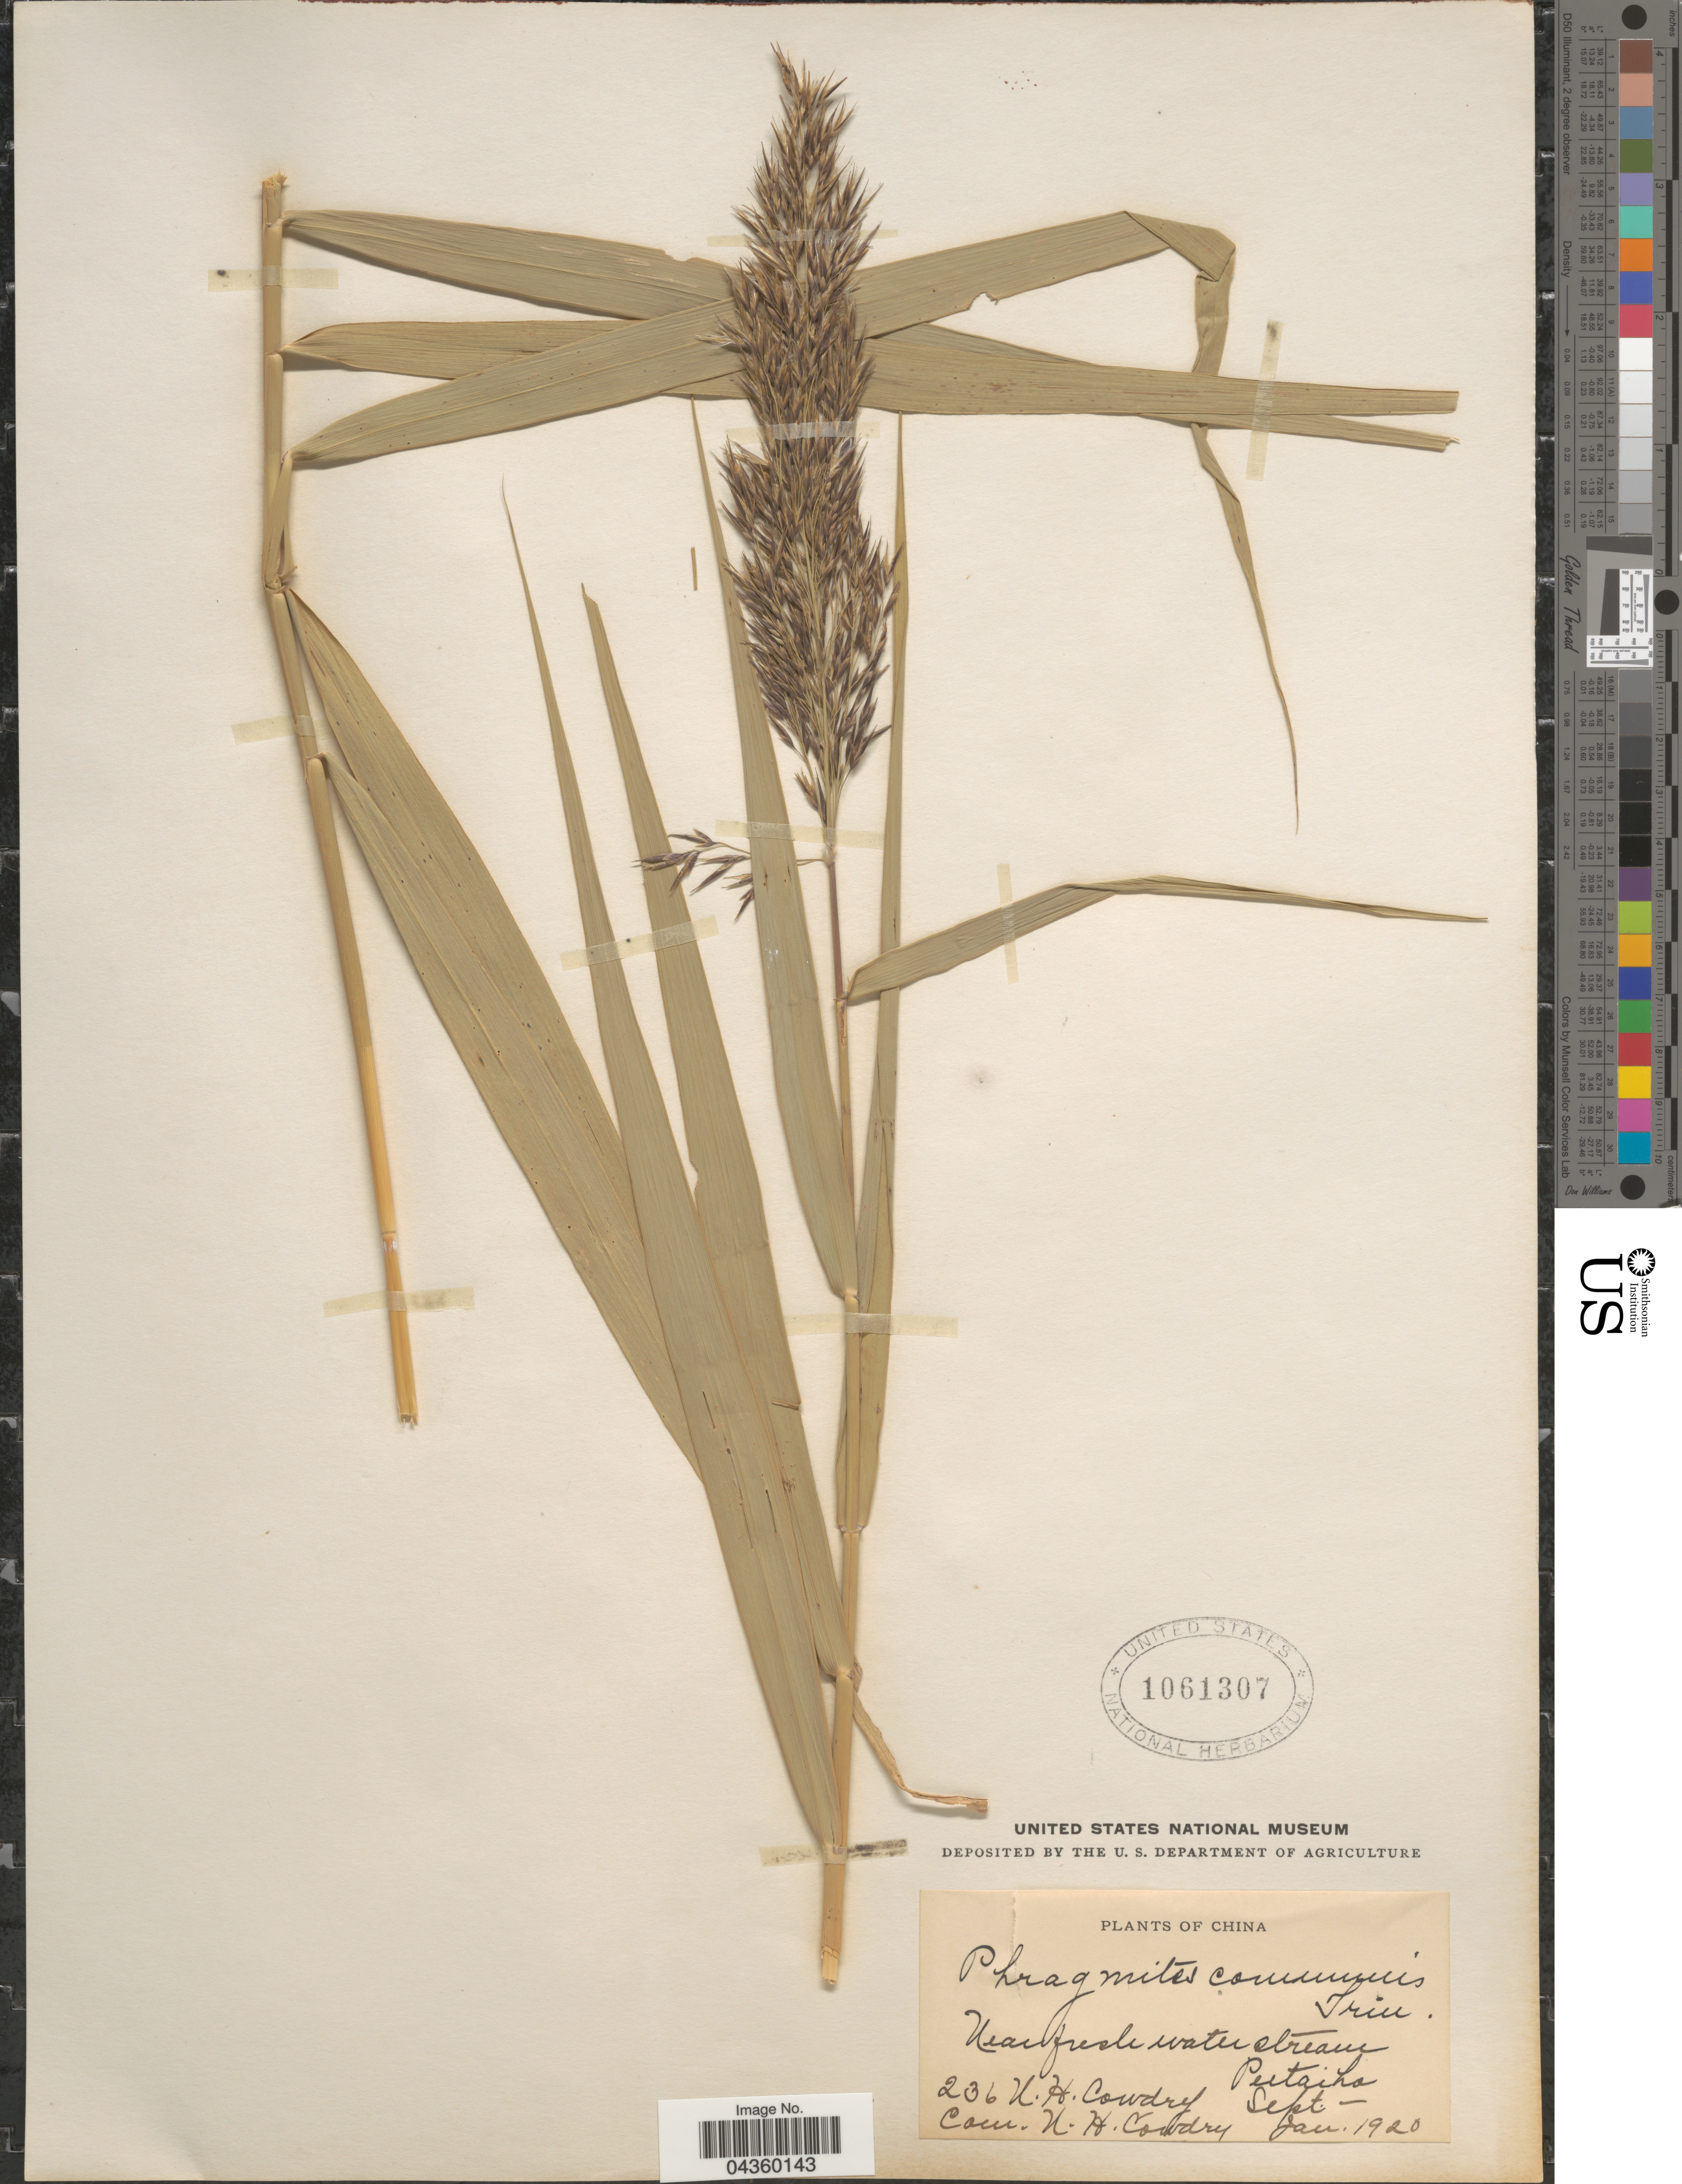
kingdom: Plantae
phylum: Tracheophyta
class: Liliopsida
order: Poales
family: Poaceae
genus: Phragmites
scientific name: Phragmites australis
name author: (Cav.) Trin. ex Steud.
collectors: N. H. Cowdry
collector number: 236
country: China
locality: Near fresh water stream Peitaiho.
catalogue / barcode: US 1061307